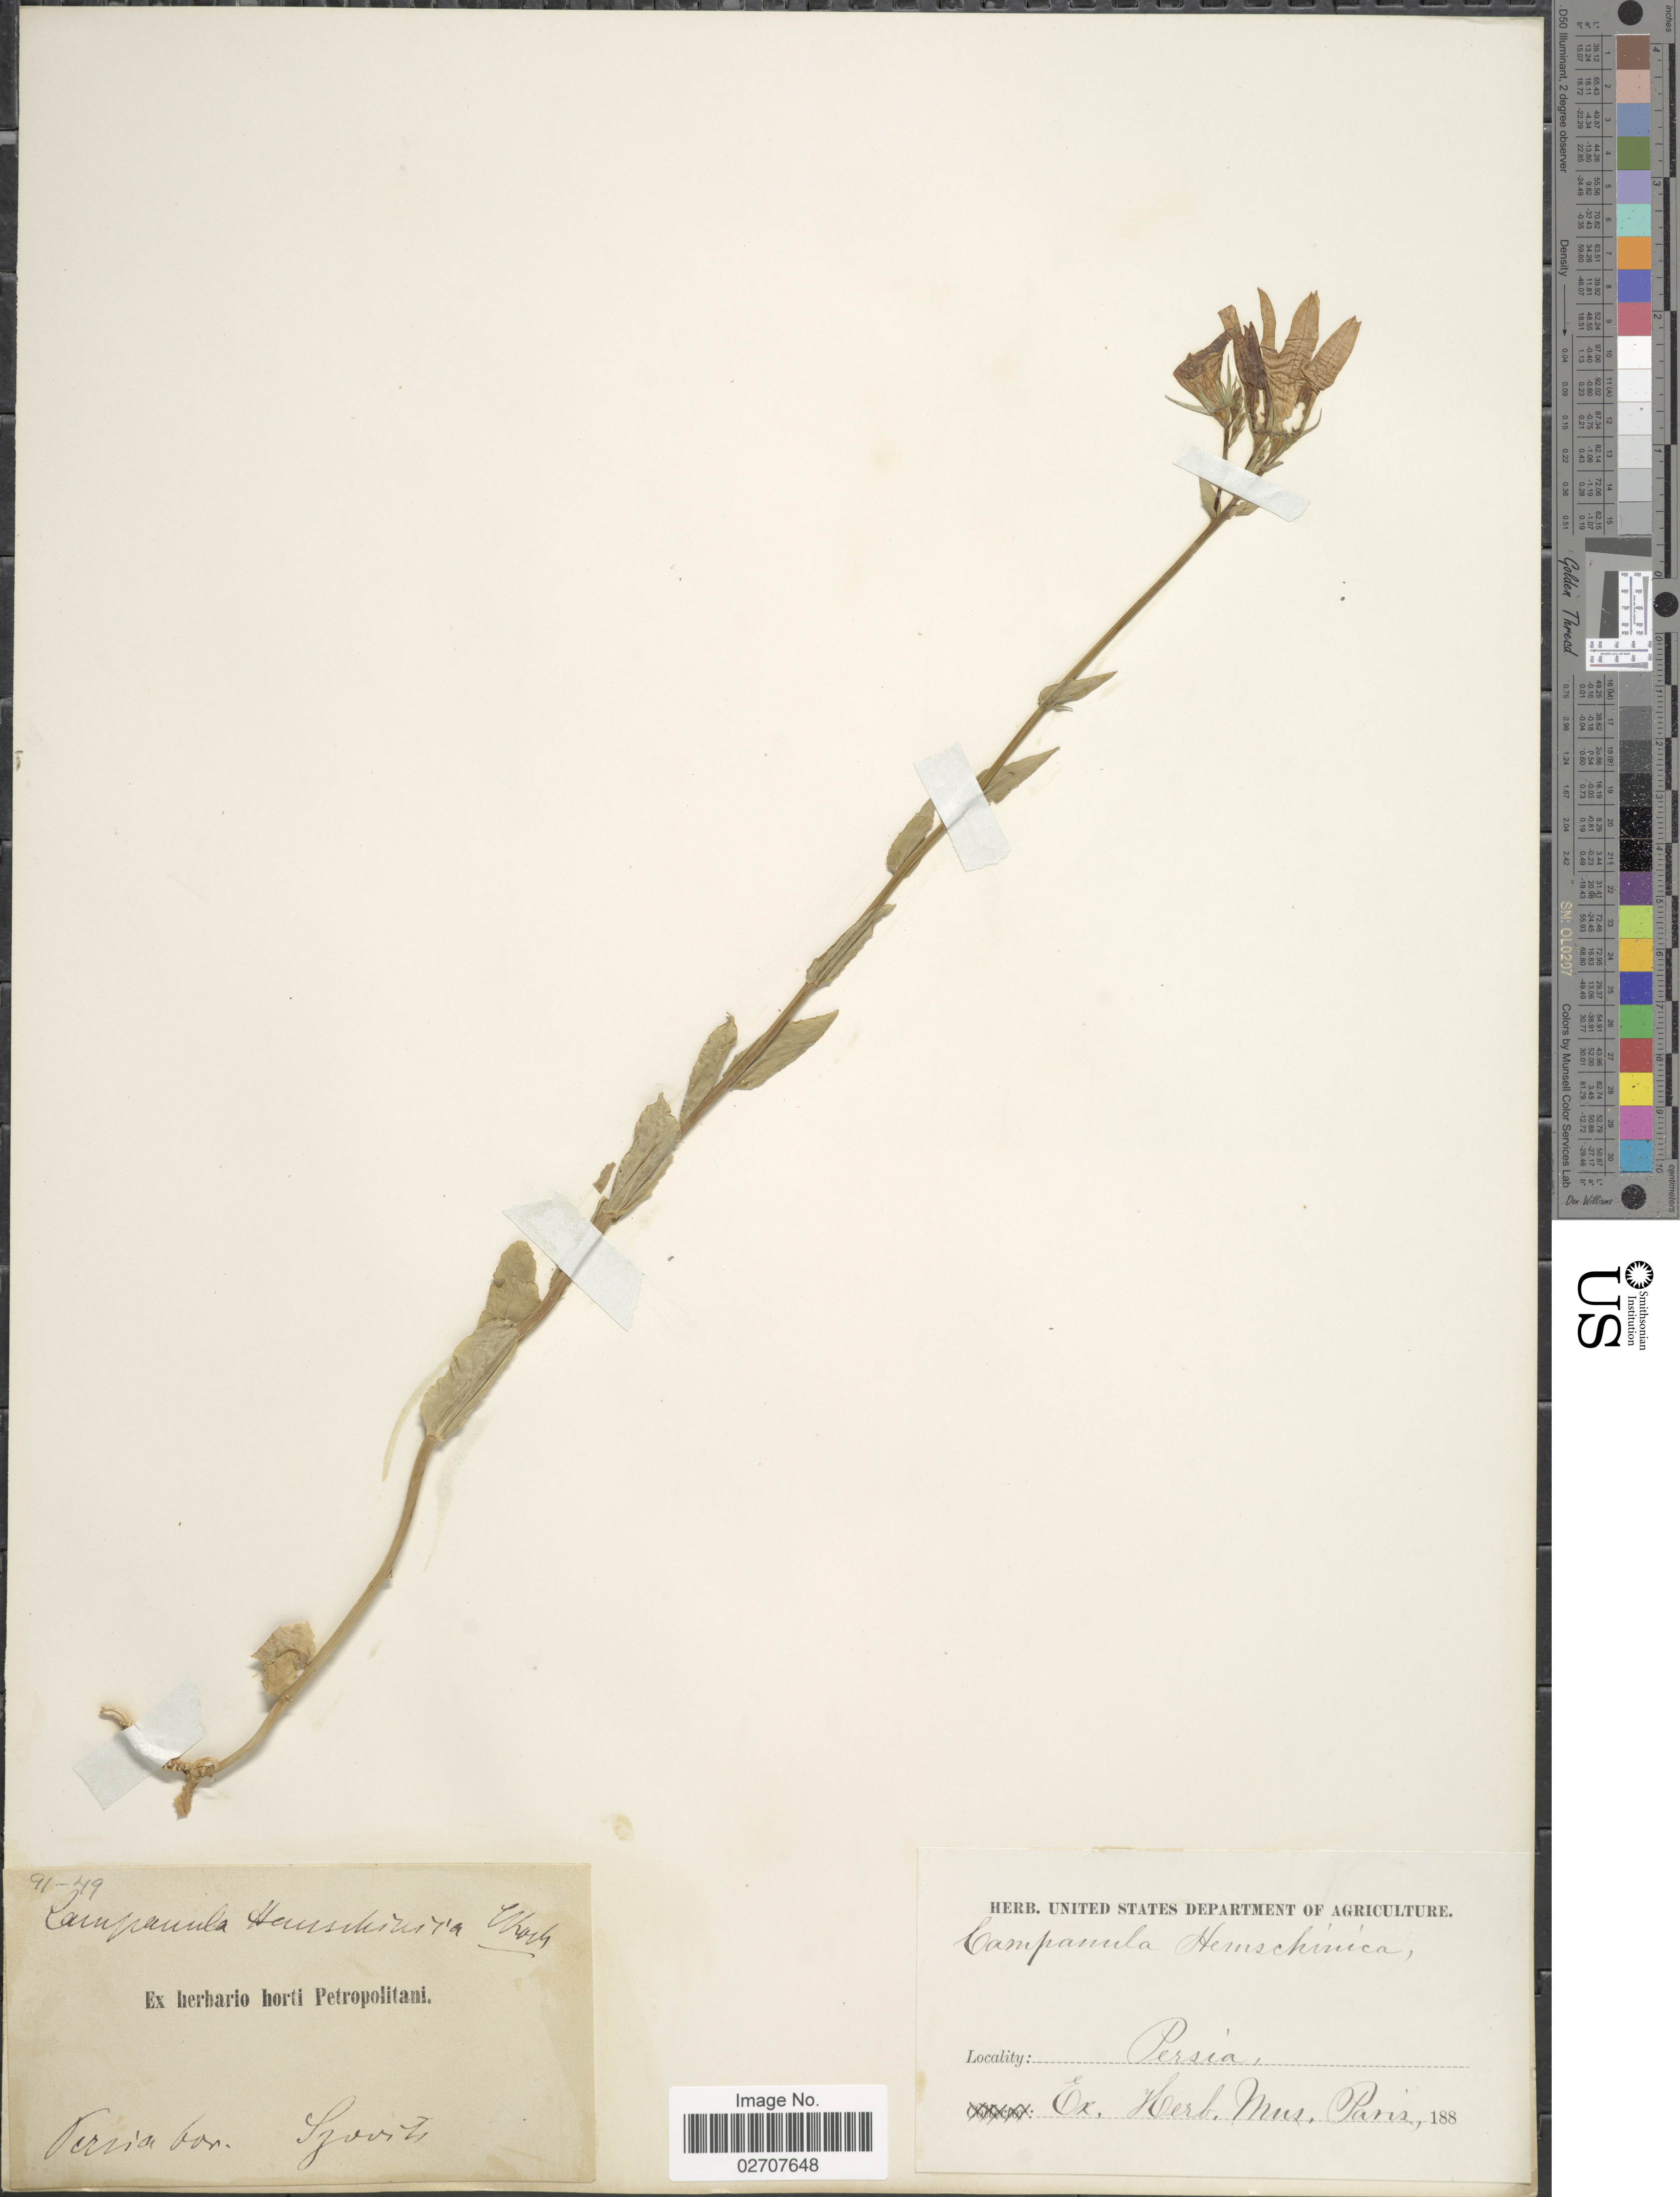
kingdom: Plantae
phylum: Tracheophyta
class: Magnoliopsida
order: Asterales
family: Campanulaceae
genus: Campanula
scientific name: Campanula hemschinica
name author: K. Koch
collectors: Szovits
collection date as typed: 188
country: Iran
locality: Persia bor.